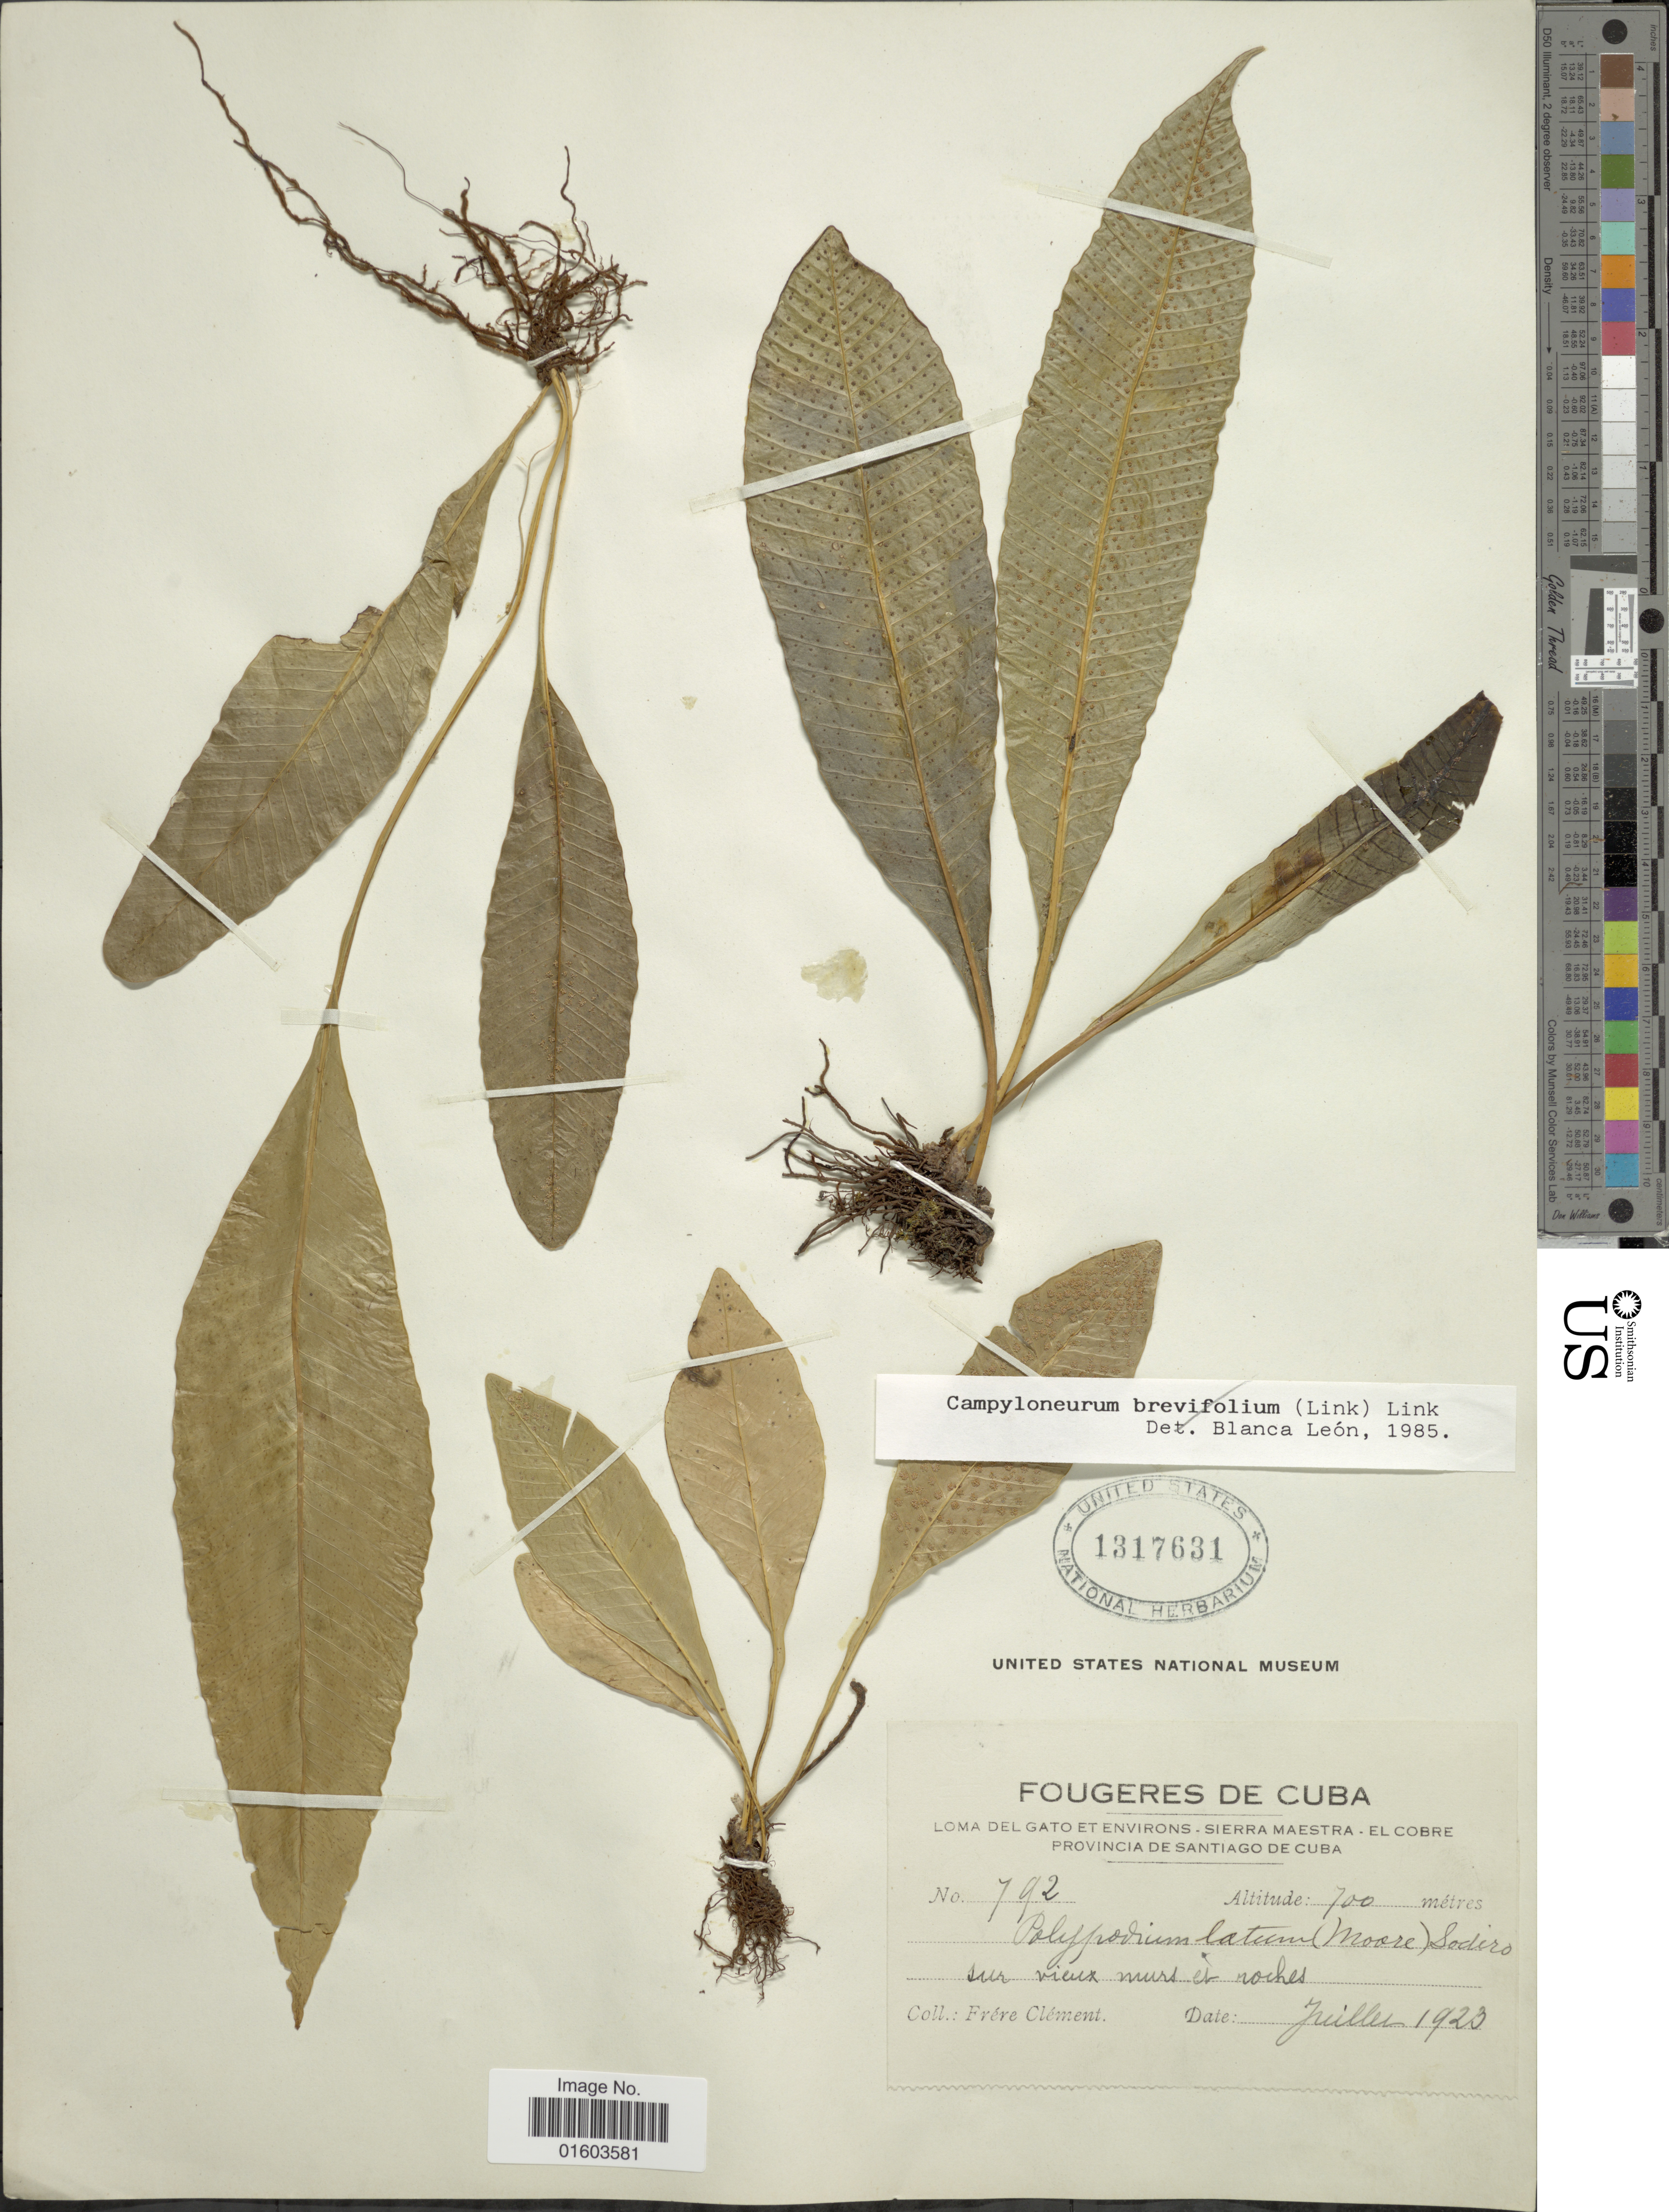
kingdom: Plantae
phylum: Tracheophyta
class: Polypodiopsida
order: Polypodiales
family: Polypodiaceae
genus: Campyloneurum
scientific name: Campyloneurum latum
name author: T. Moore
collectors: B. Clement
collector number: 792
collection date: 1923-07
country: Cuba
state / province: Santiago de Cuba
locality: Loma del Gato et Environs, Sierra Maestra, El Cobre. Provincia de Santiago de Cuba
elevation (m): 700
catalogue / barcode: US 1317631